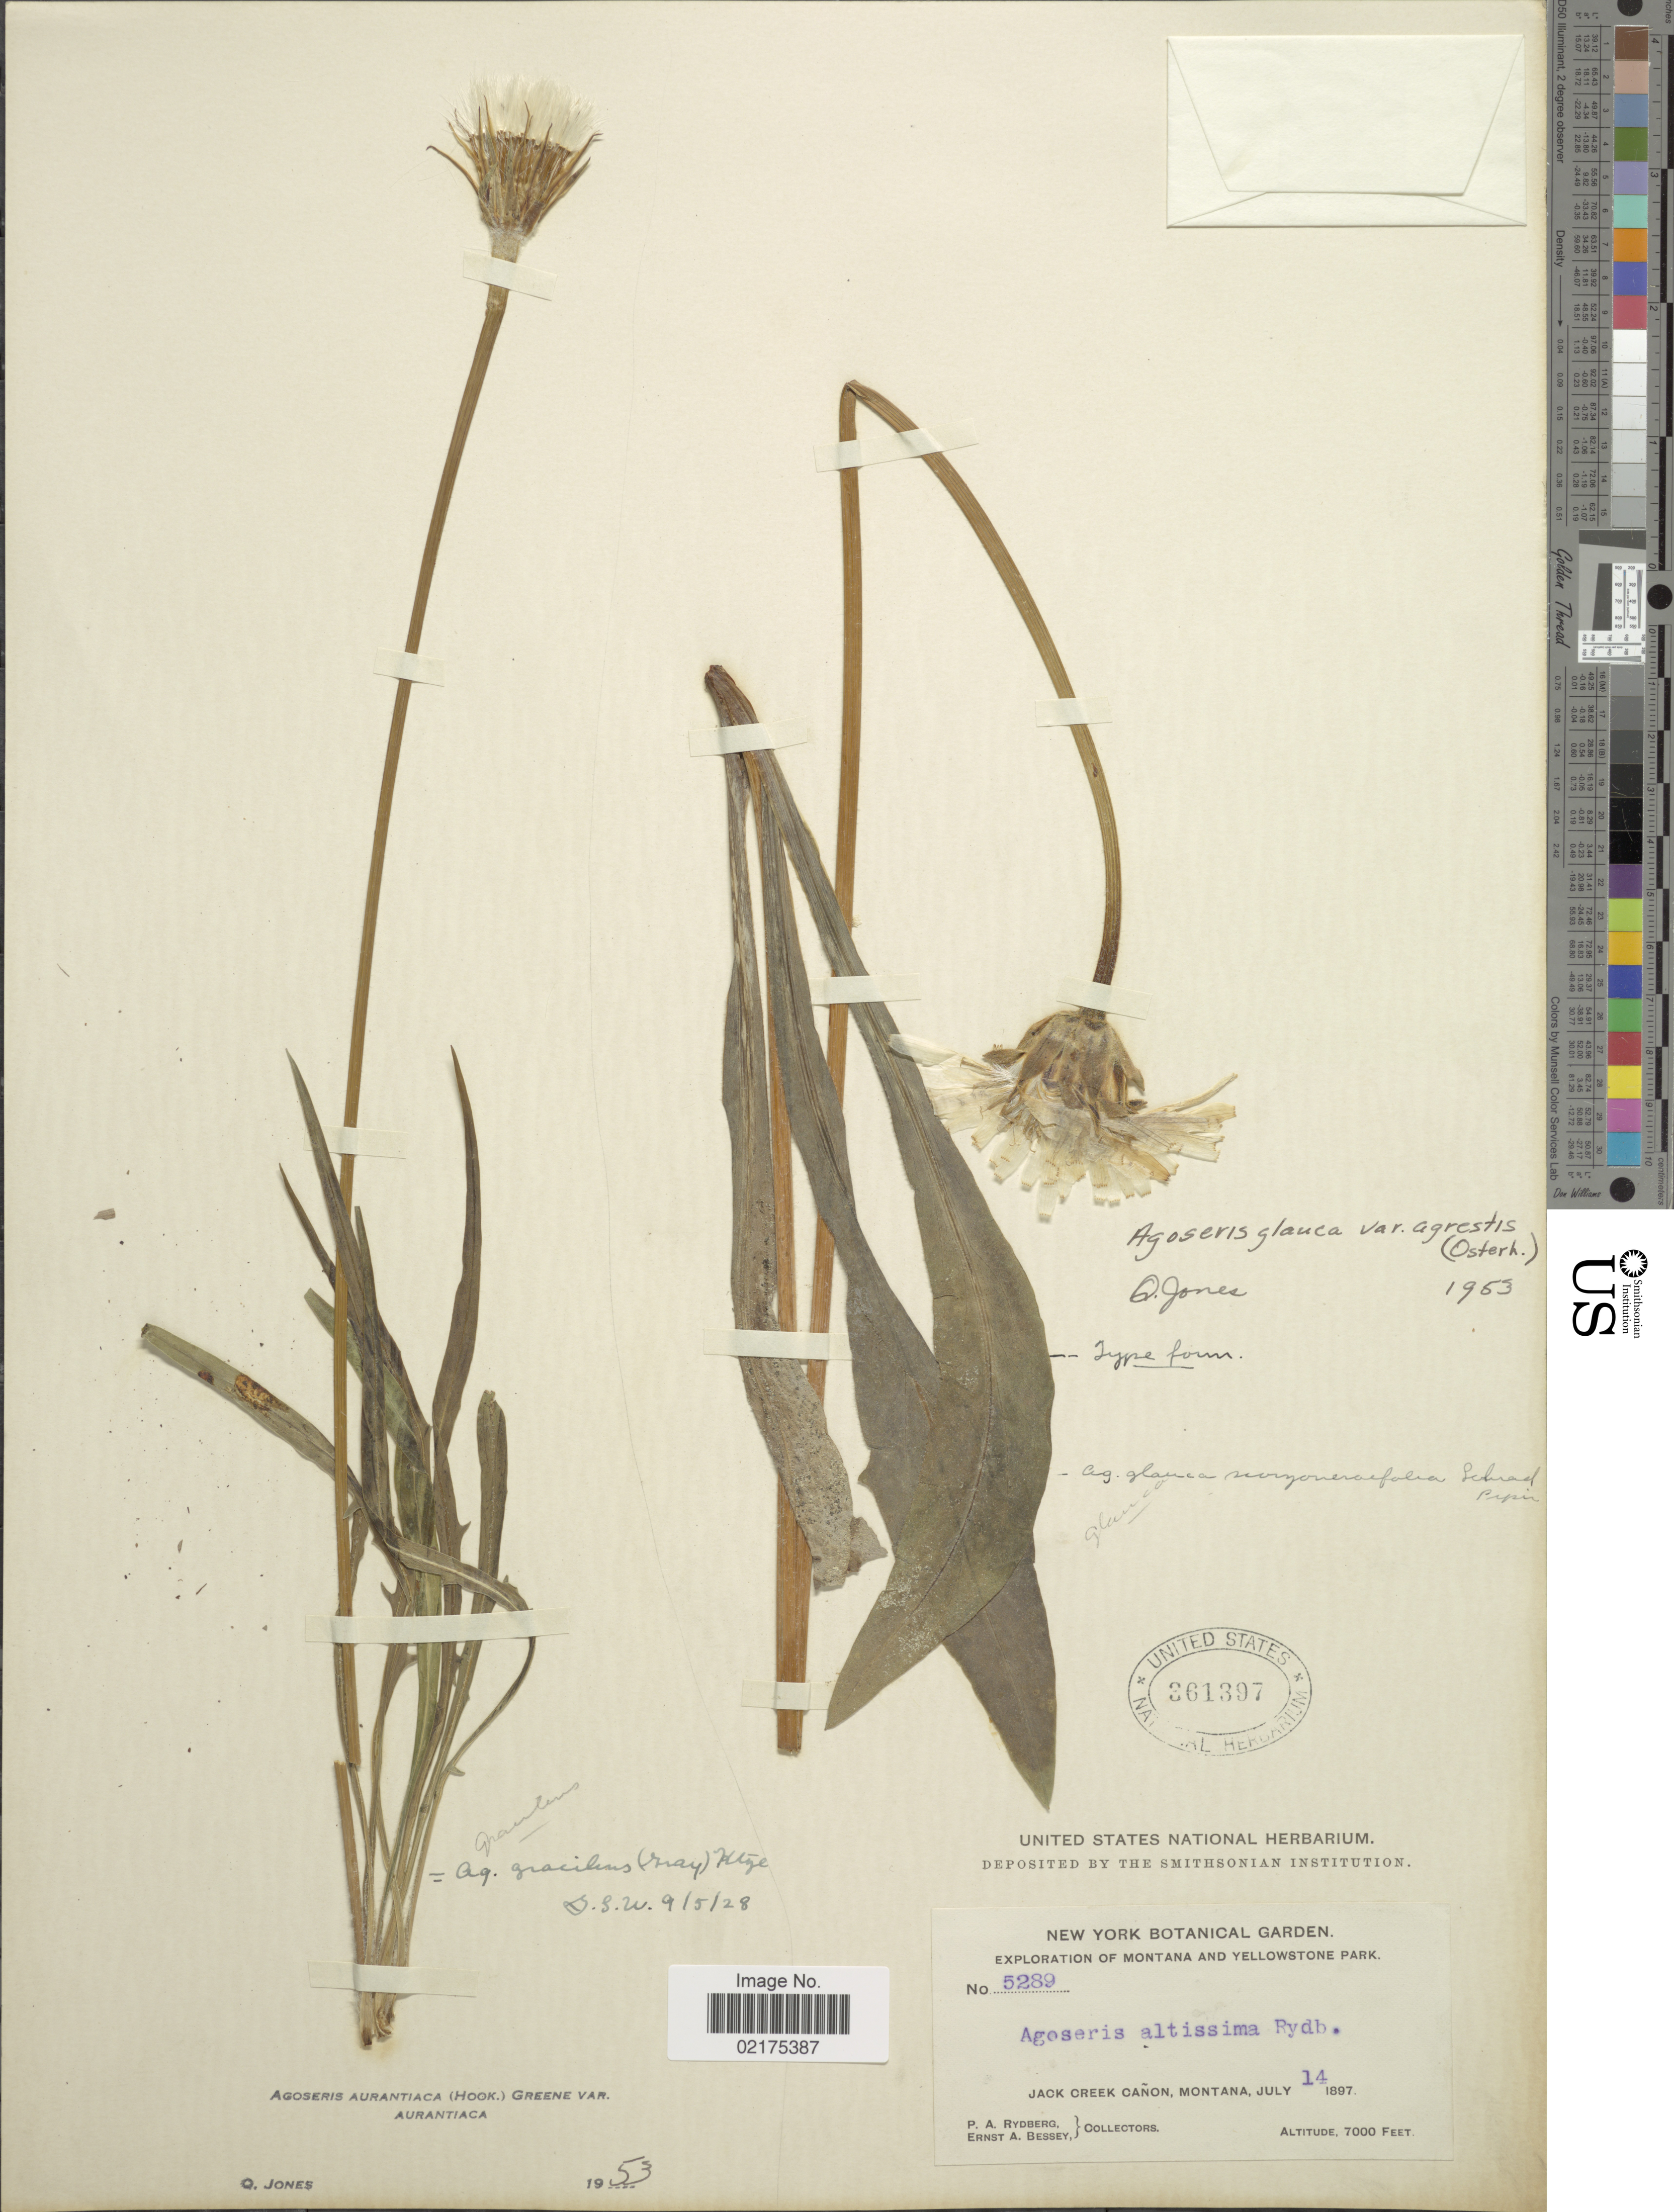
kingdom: Plantae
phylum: Tracheophyta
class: Magnoliopsida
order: Asterales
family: Asteraceae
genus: Agoseris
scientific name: Agoseris aurantiaca var. aurantiaca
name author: (Hook.) Greene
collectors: P. A. Rydberg & E. A. Bessey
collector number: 5289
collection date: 1897-07-14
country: United States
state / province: Montana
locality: Yellowstone Park, Jack Creek Canon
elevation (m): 2134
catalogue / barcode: US 361397